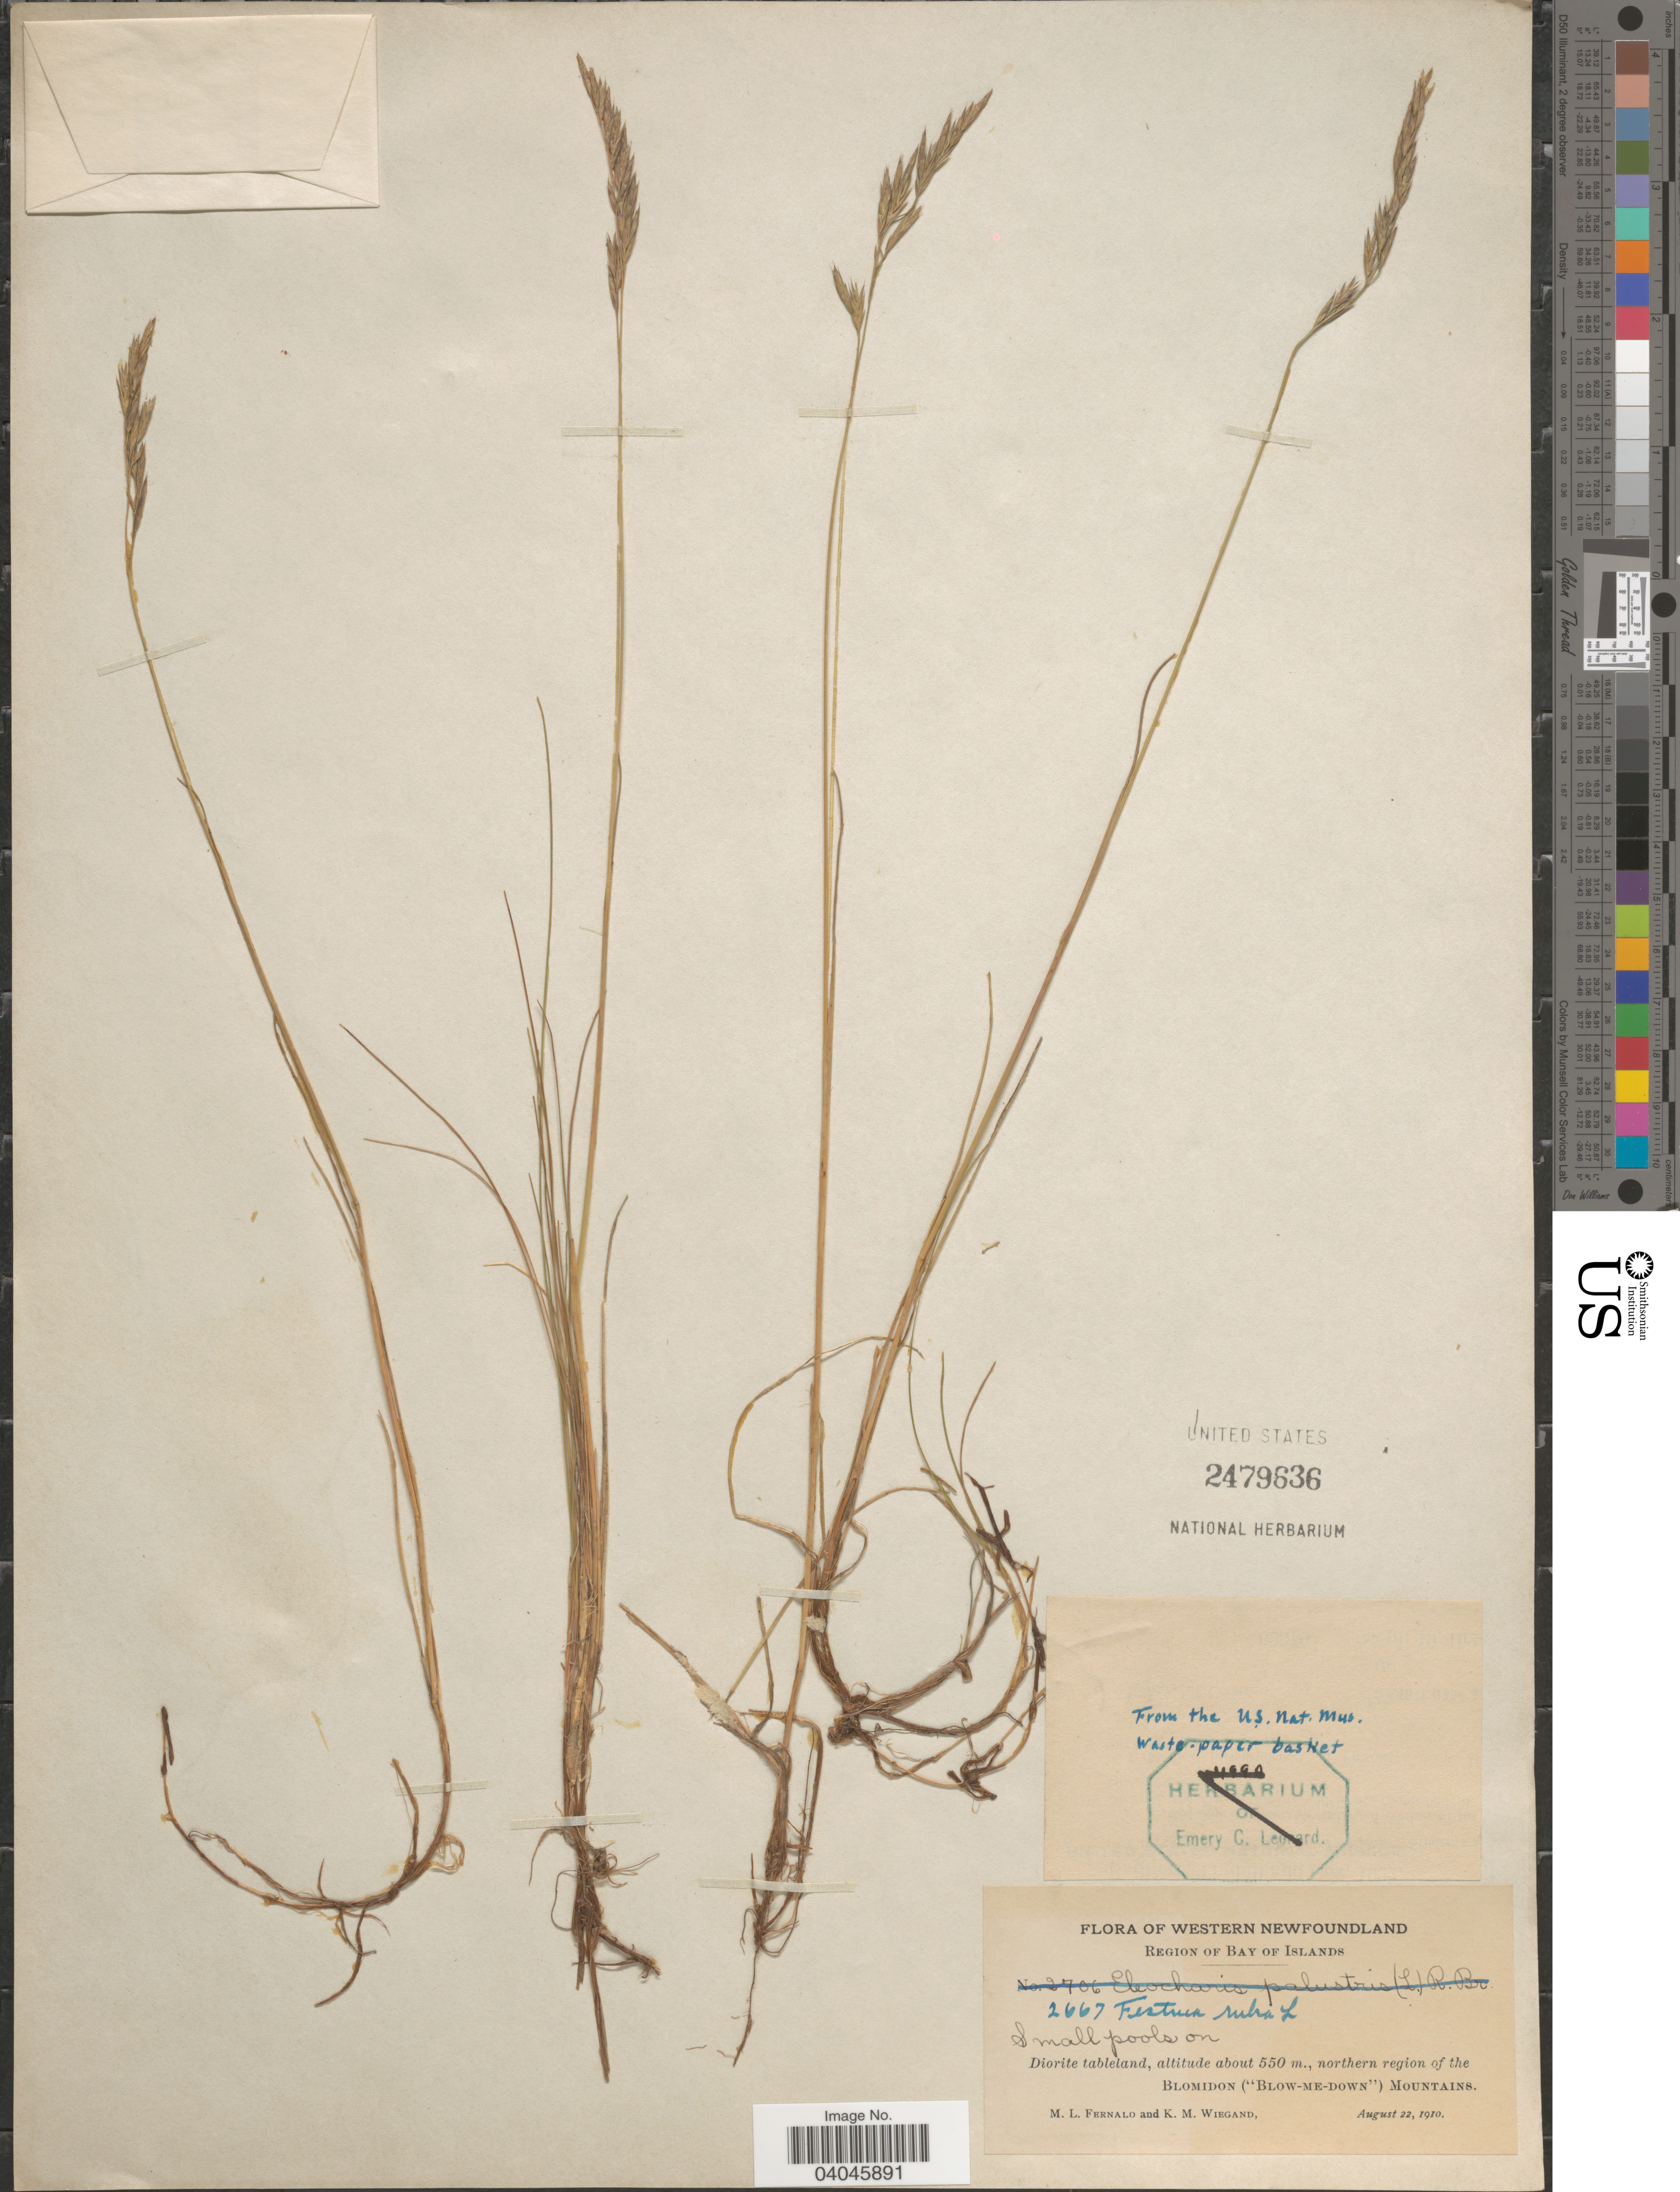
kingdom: Plantae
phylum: Tracheophyta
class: Liliopsida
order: Poales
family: Poaceae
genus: Festuca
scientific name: Festuca rubra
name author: L.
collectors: M. L. Fernald & K. M. Wiegand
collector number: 2667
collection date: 1910-08-22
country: Canada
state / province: Newfoundland and Labrador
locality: Western Newfoundland. Region of Bay of Islands. Small pools on Diorite tableland, northern region of the Blomidon ("Blow-Me-Down") Mountains.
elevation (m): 550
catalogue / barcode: US 2479636